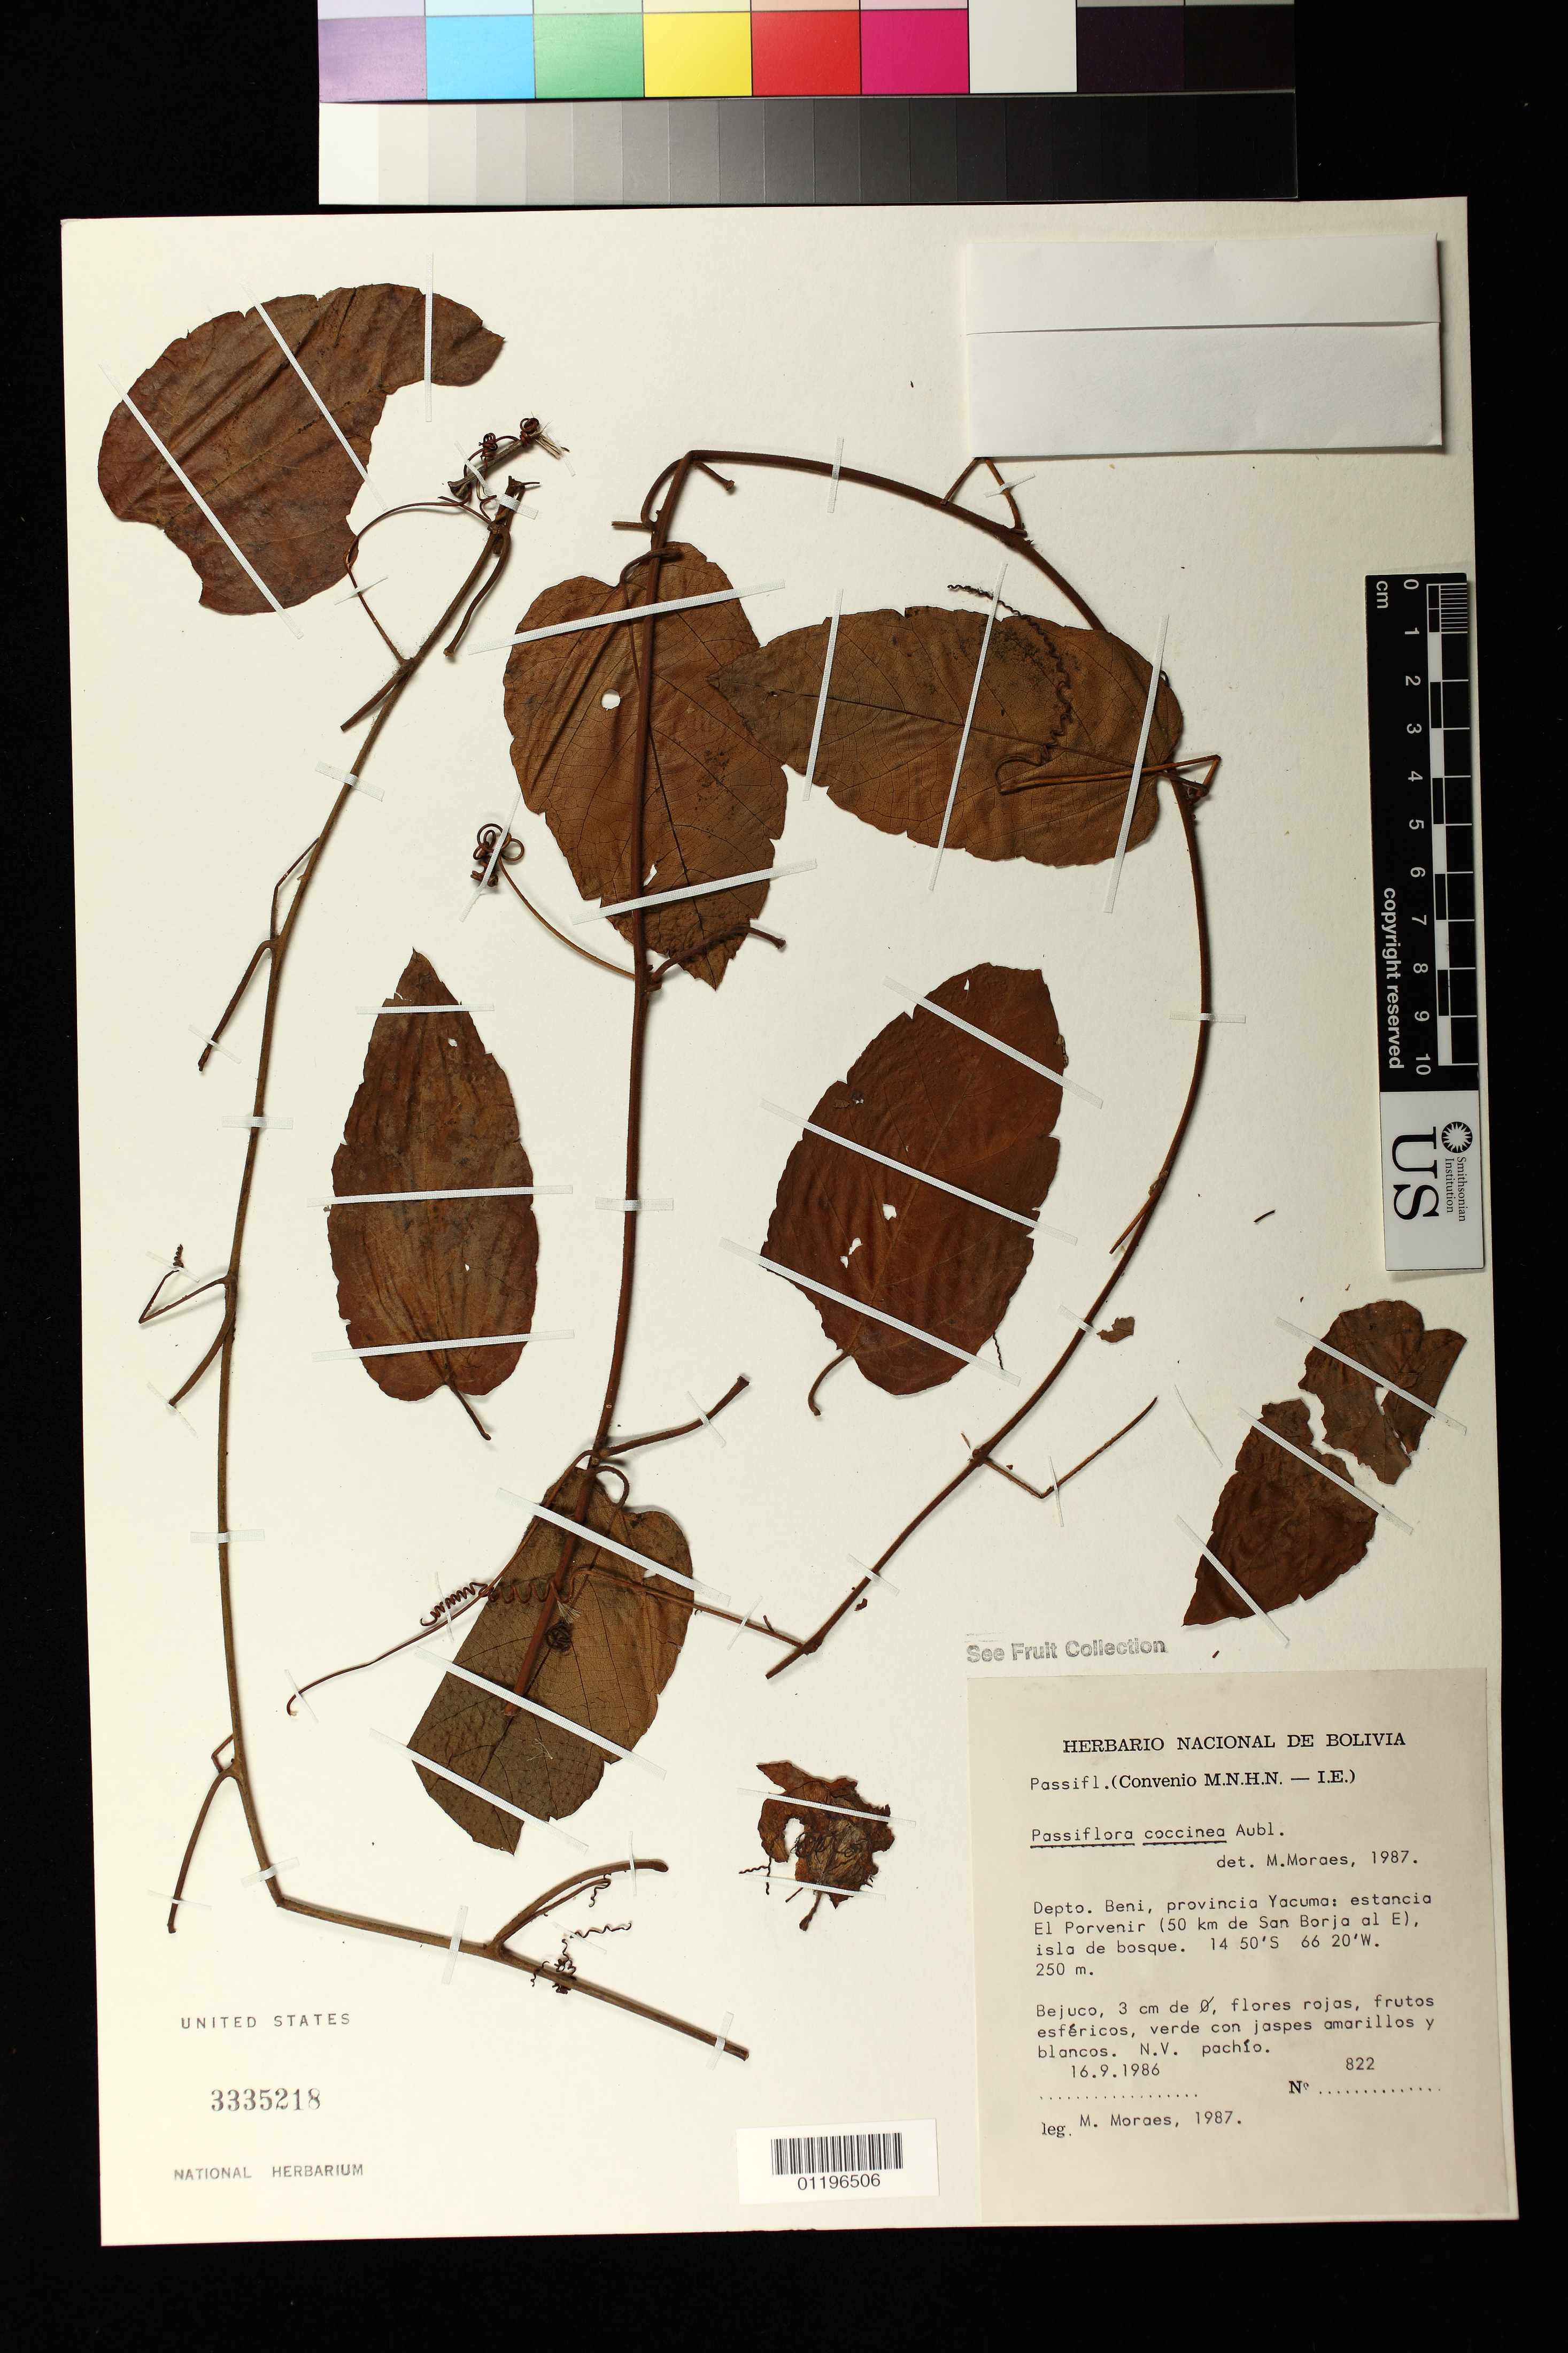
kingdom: Plantae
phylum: Tracheophyta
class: Magnoliopsida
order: Malpighiales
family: Passifloraceae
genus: Passiflora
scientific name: Passiflora coccinea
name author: Aubl.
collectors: M. Moraes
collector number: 822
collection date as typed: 16 Sep 1986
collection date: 1986-09-16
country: Bolivia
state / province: Beni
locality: Departamento Beni, provincia Yacuma: estancia El Porvenir (50 km de San Borja al E), isla de bosque.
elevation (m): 250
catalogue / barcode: US 3335218